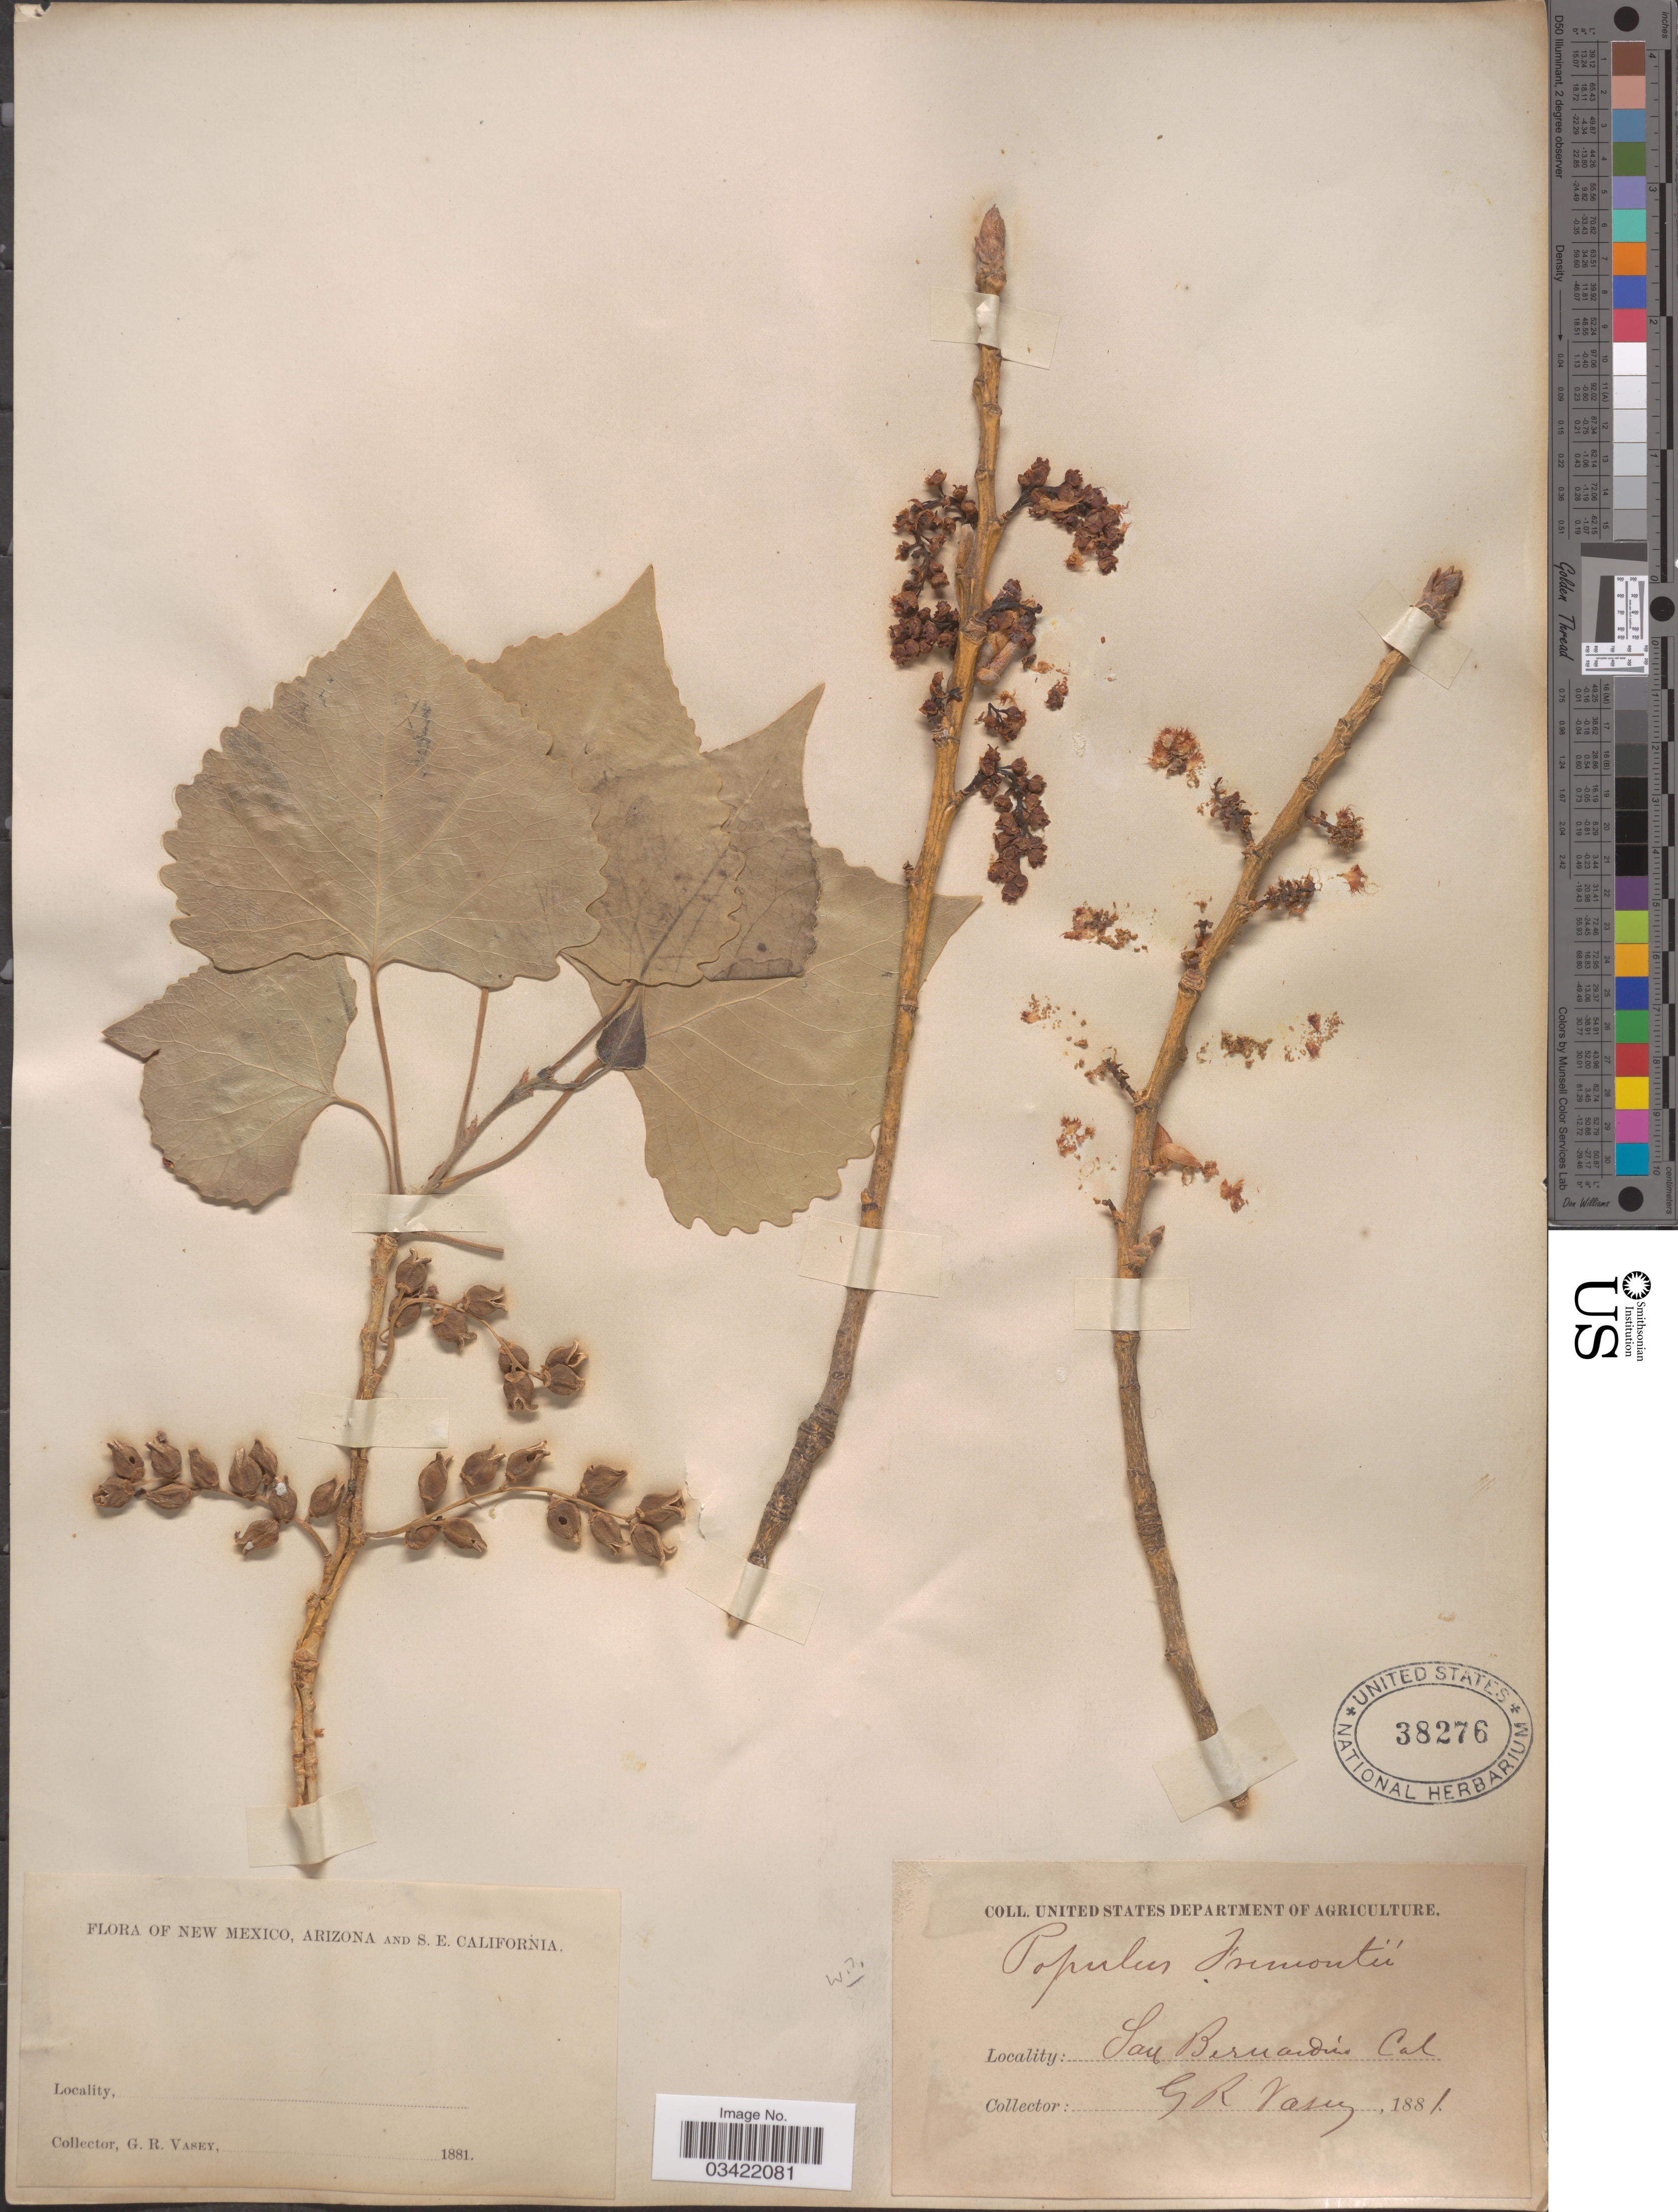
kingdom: Plantae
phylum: Tracheophyta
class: Magnoliopsida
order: Malpighiales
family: Salicaceae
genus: Populus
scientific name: Populus fremontii subsp. fremontii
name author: S. Watson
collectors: G. R. Vasey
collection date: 1881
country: United States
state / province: California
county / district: San Bernardino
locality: S. E. California. San Bernardino.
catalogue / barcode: US 38276